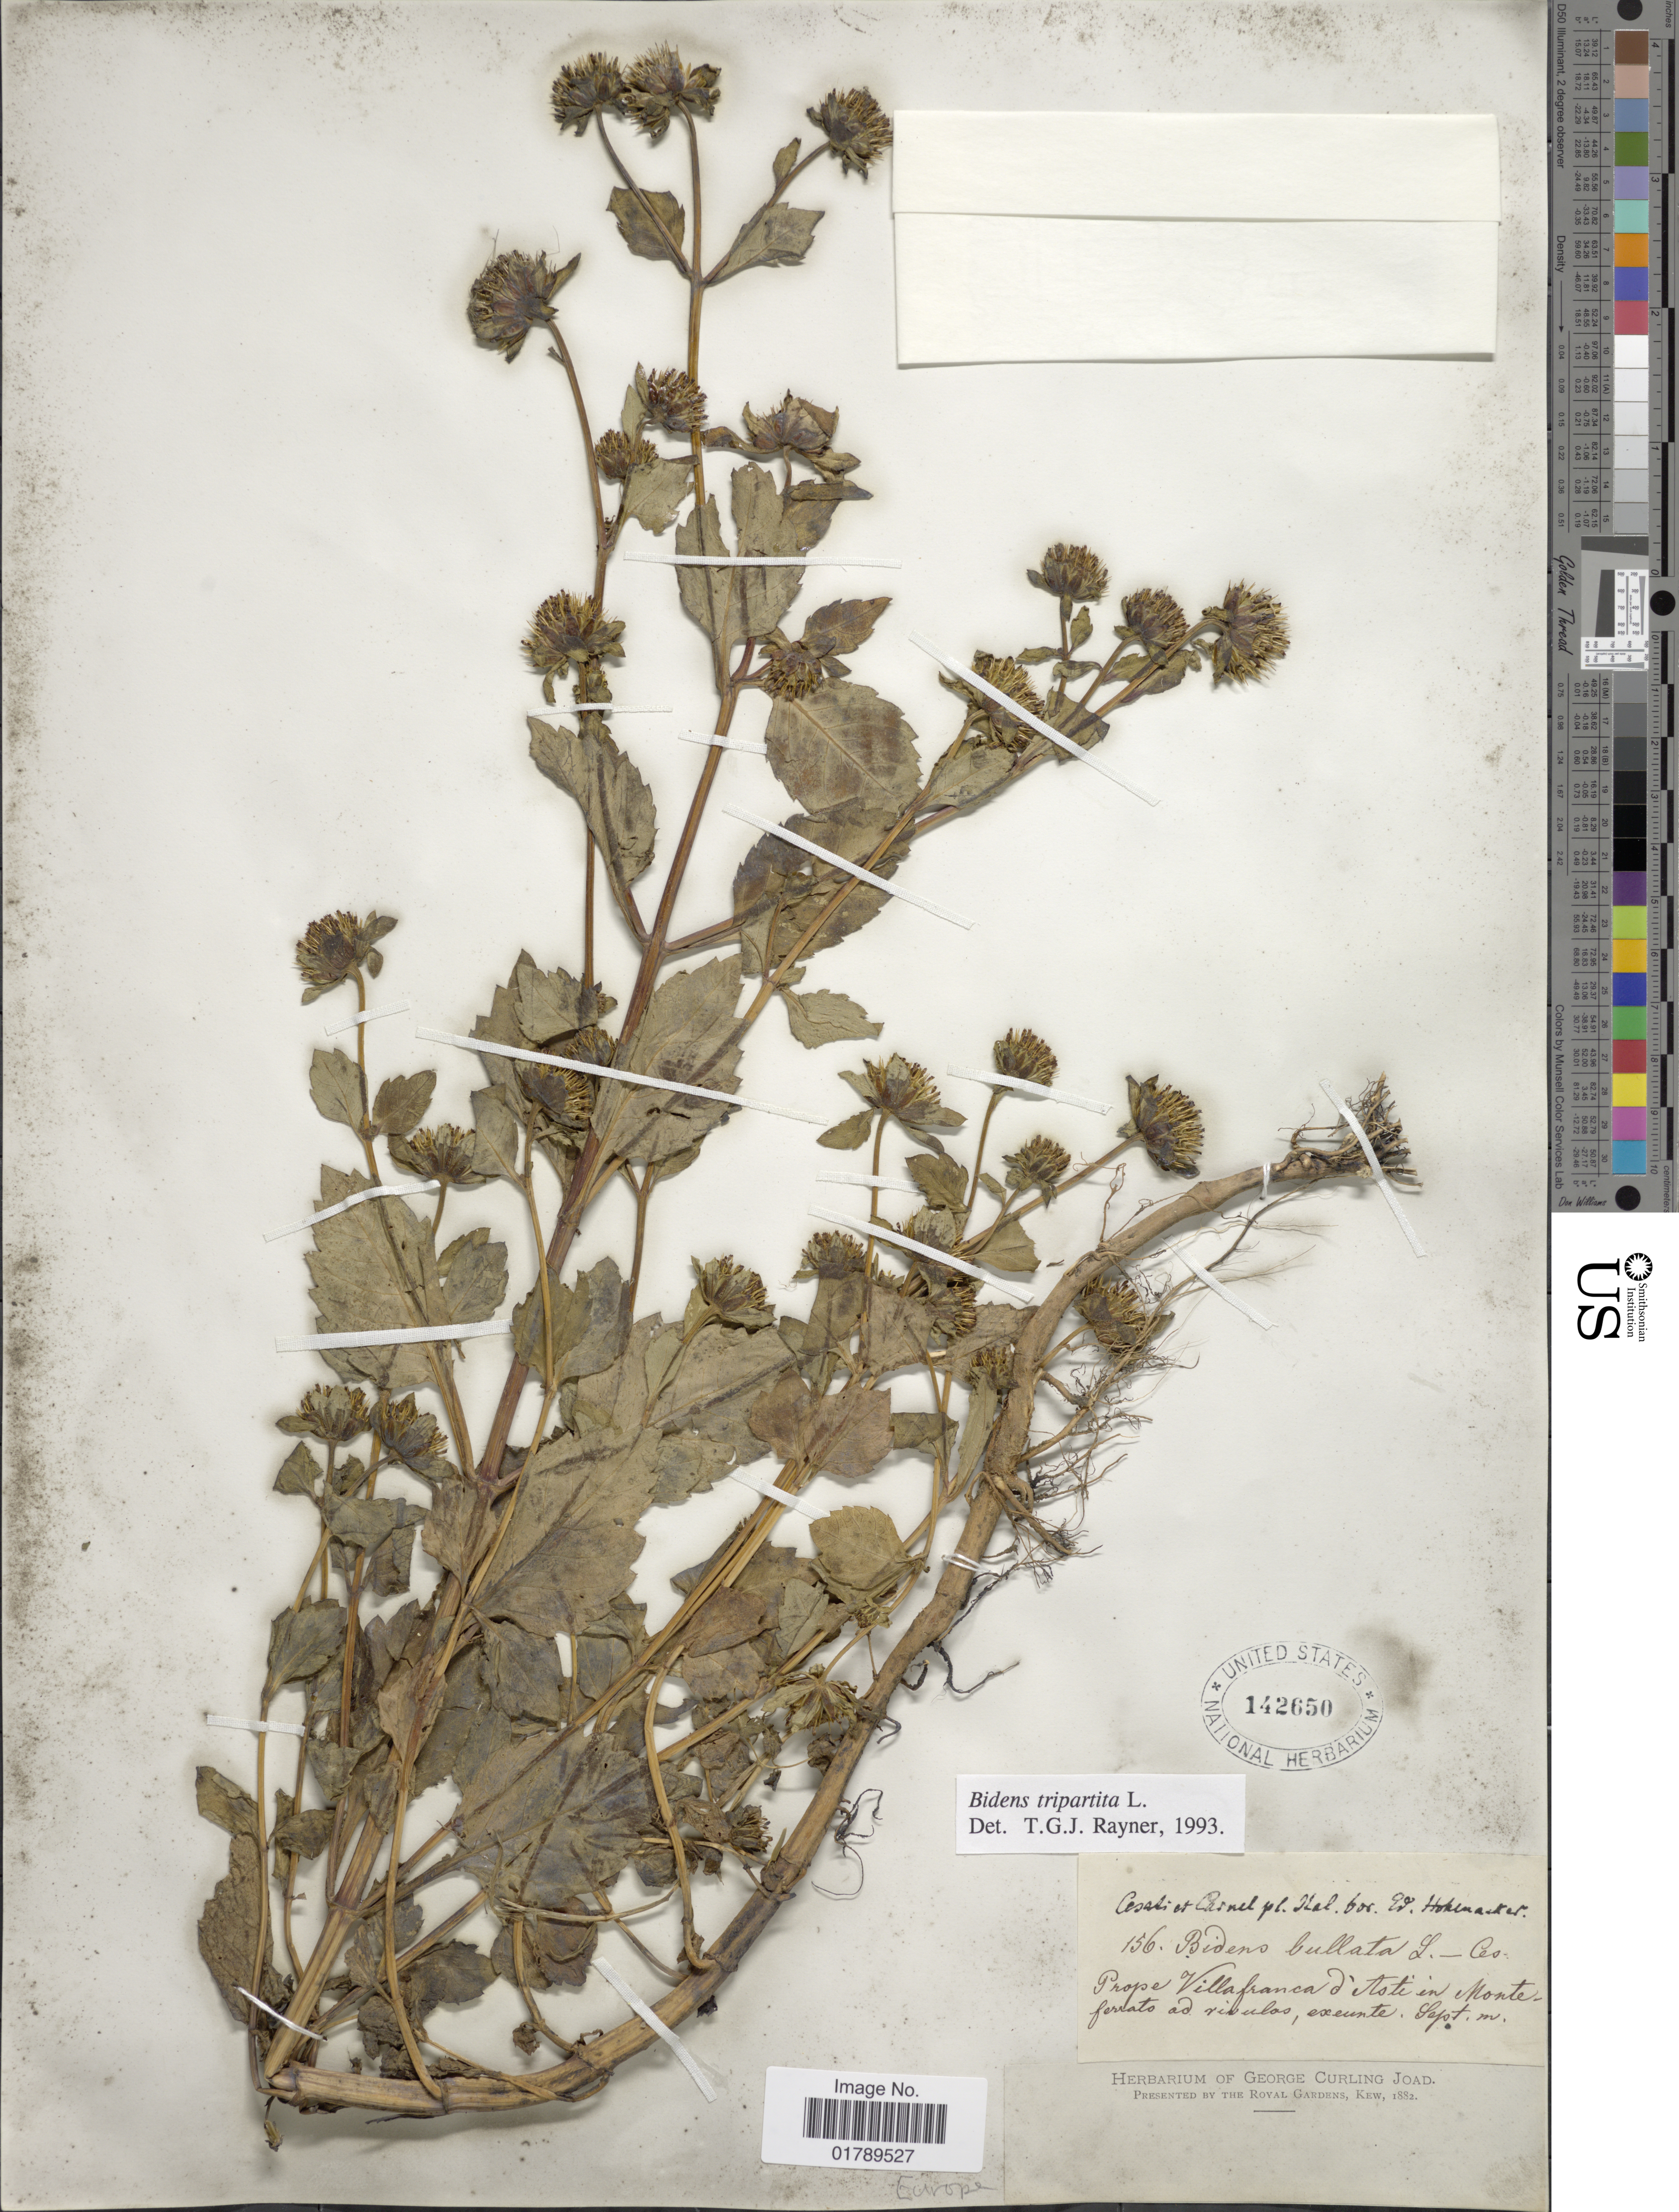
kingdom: Plantae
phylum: Tracheophyta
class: Magnoliopsida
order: Asterales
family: Asteraceae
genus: Bidens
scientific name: Bidens tripartita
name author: L.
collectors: ex herb. George Curling Joad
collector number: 156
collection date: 1882-09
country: Italy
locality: Prope Villafranca d'Asti in Monteferrato ad rivulos, exeunte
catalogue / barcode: US 142650